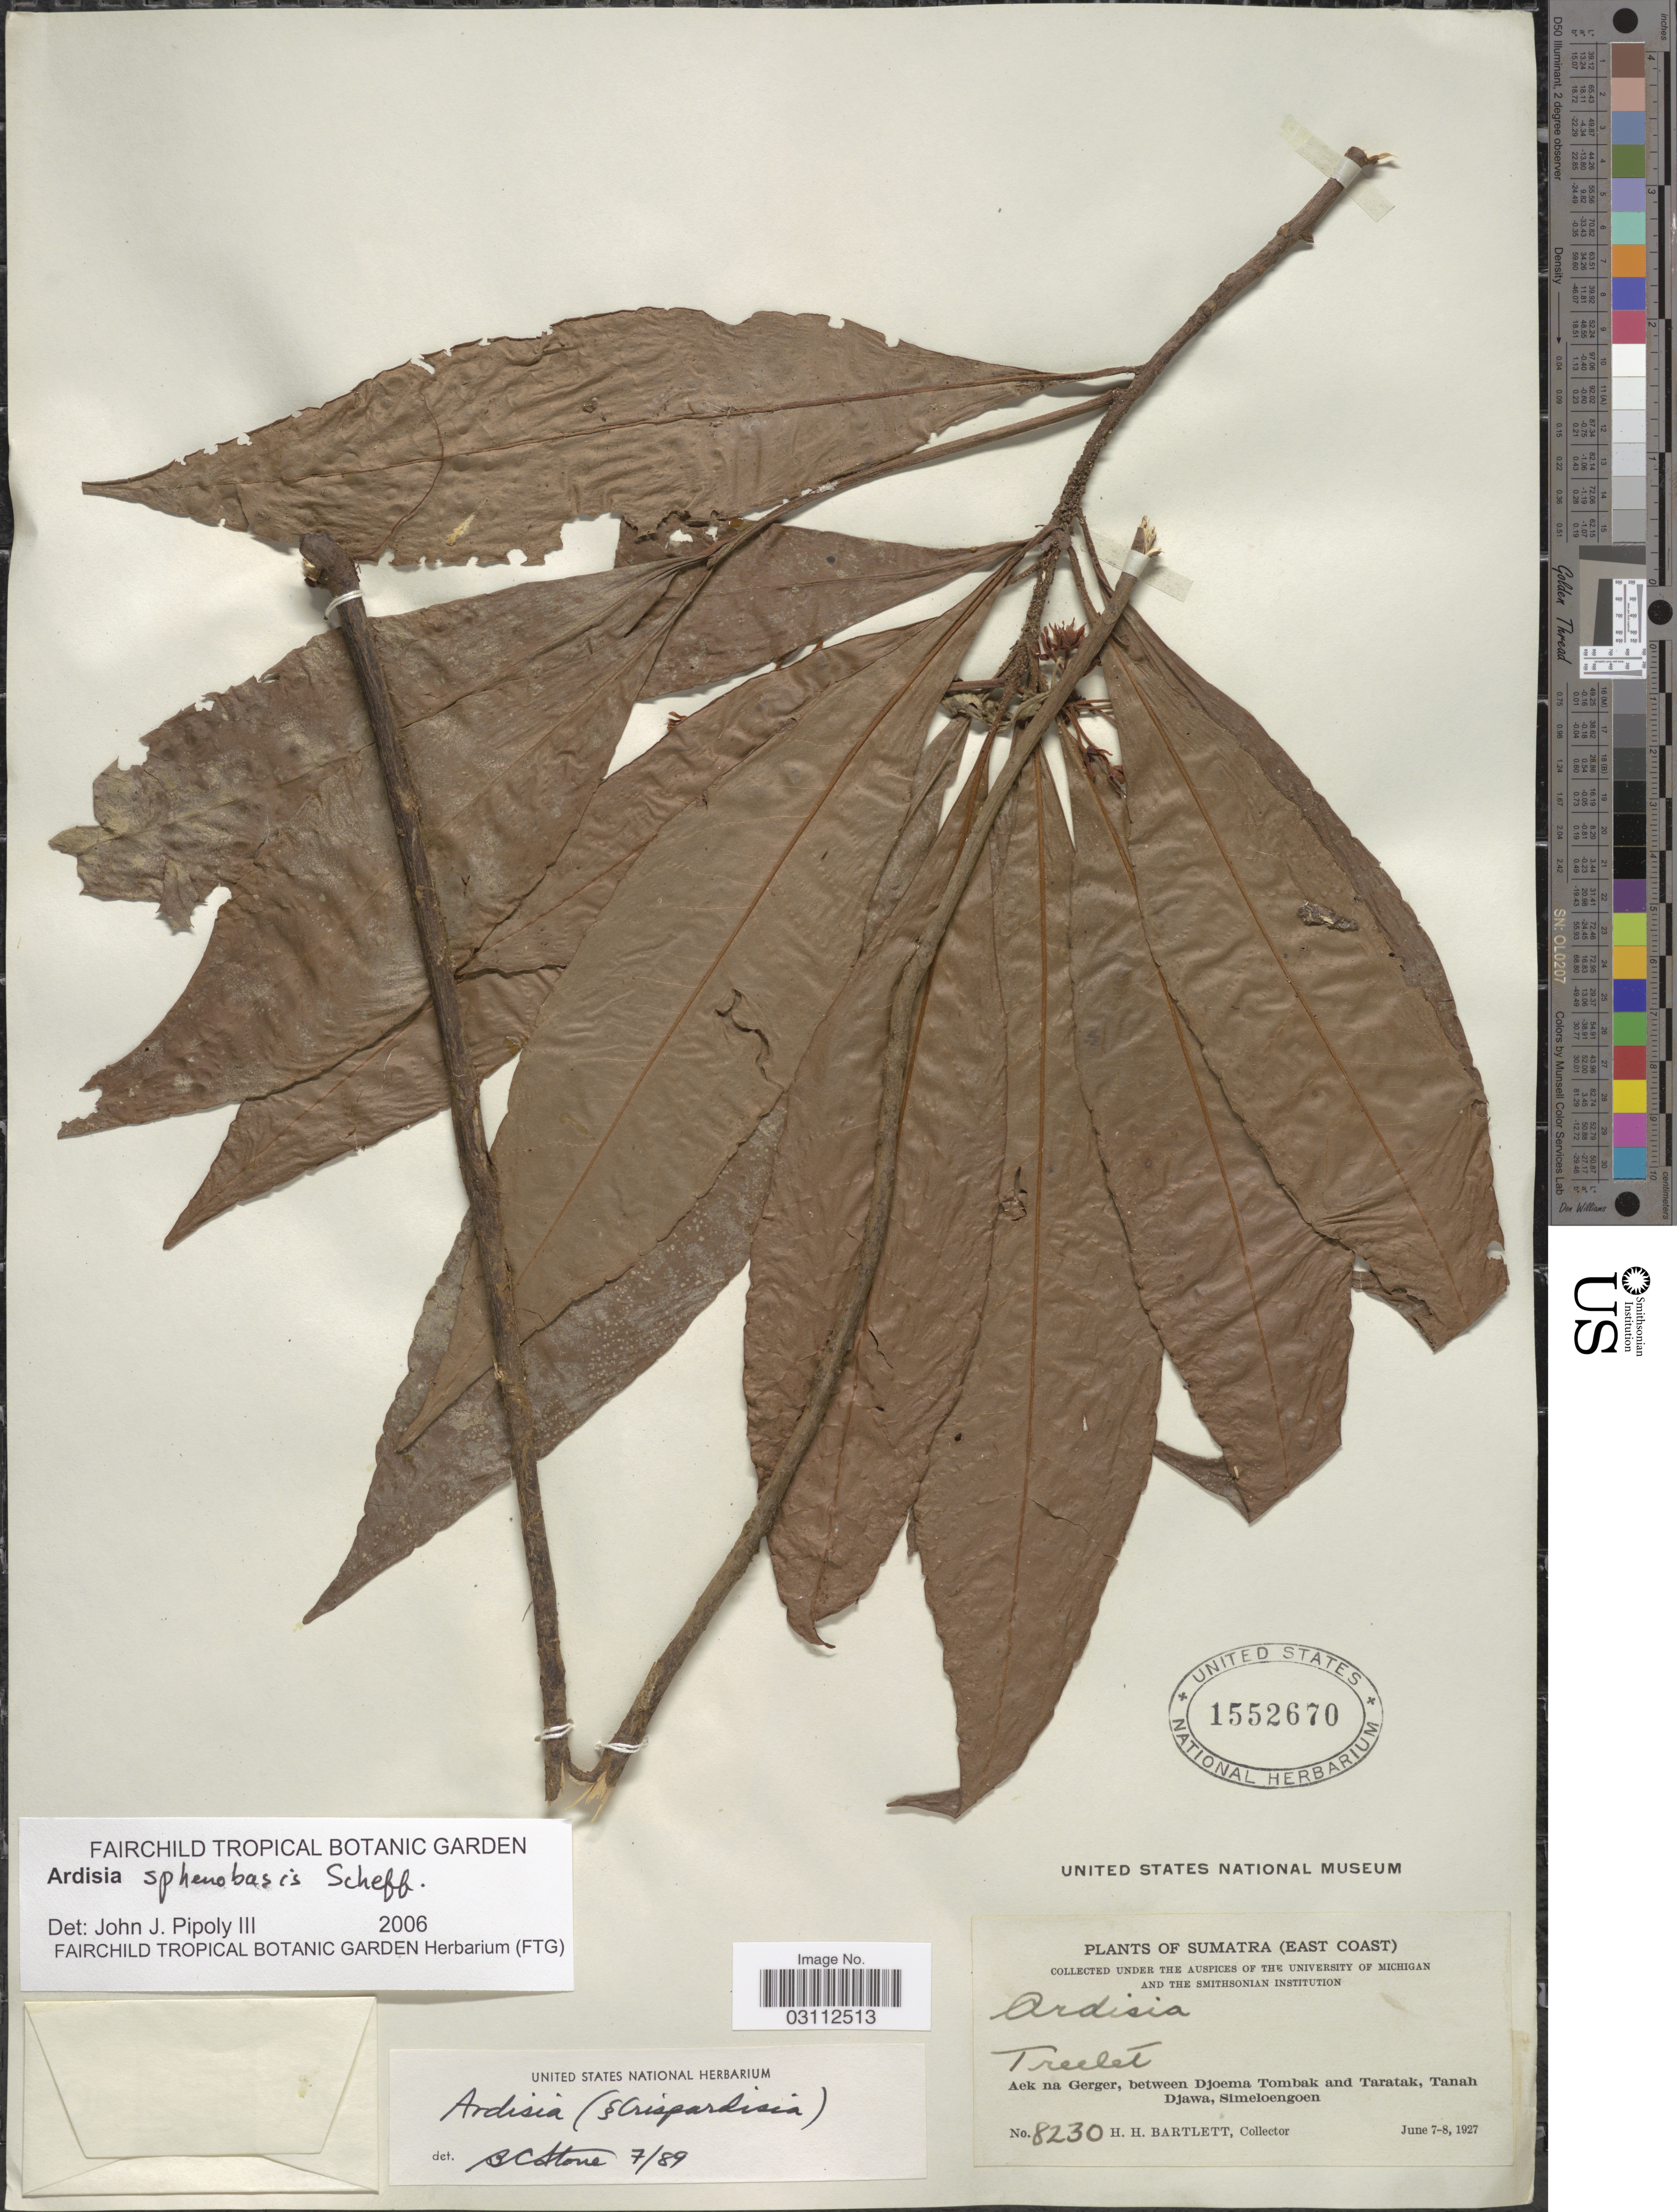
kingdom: Plantae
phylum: Tracheophyta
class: Magnoliopsida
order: Ericales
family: Primulaceae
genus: Ardisia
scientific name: Ardisia sphenobasis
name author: Scheff.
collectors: H. H. Bartlett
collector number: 8230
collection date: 1927-06-07/1927-06-08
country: Indonesia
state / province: Sumatra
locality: (East Coast). Aek na Gerger, between Djoema Tombak and Taratak, Tanah Djawa, Simeloengoen.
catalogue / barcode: US 1552670